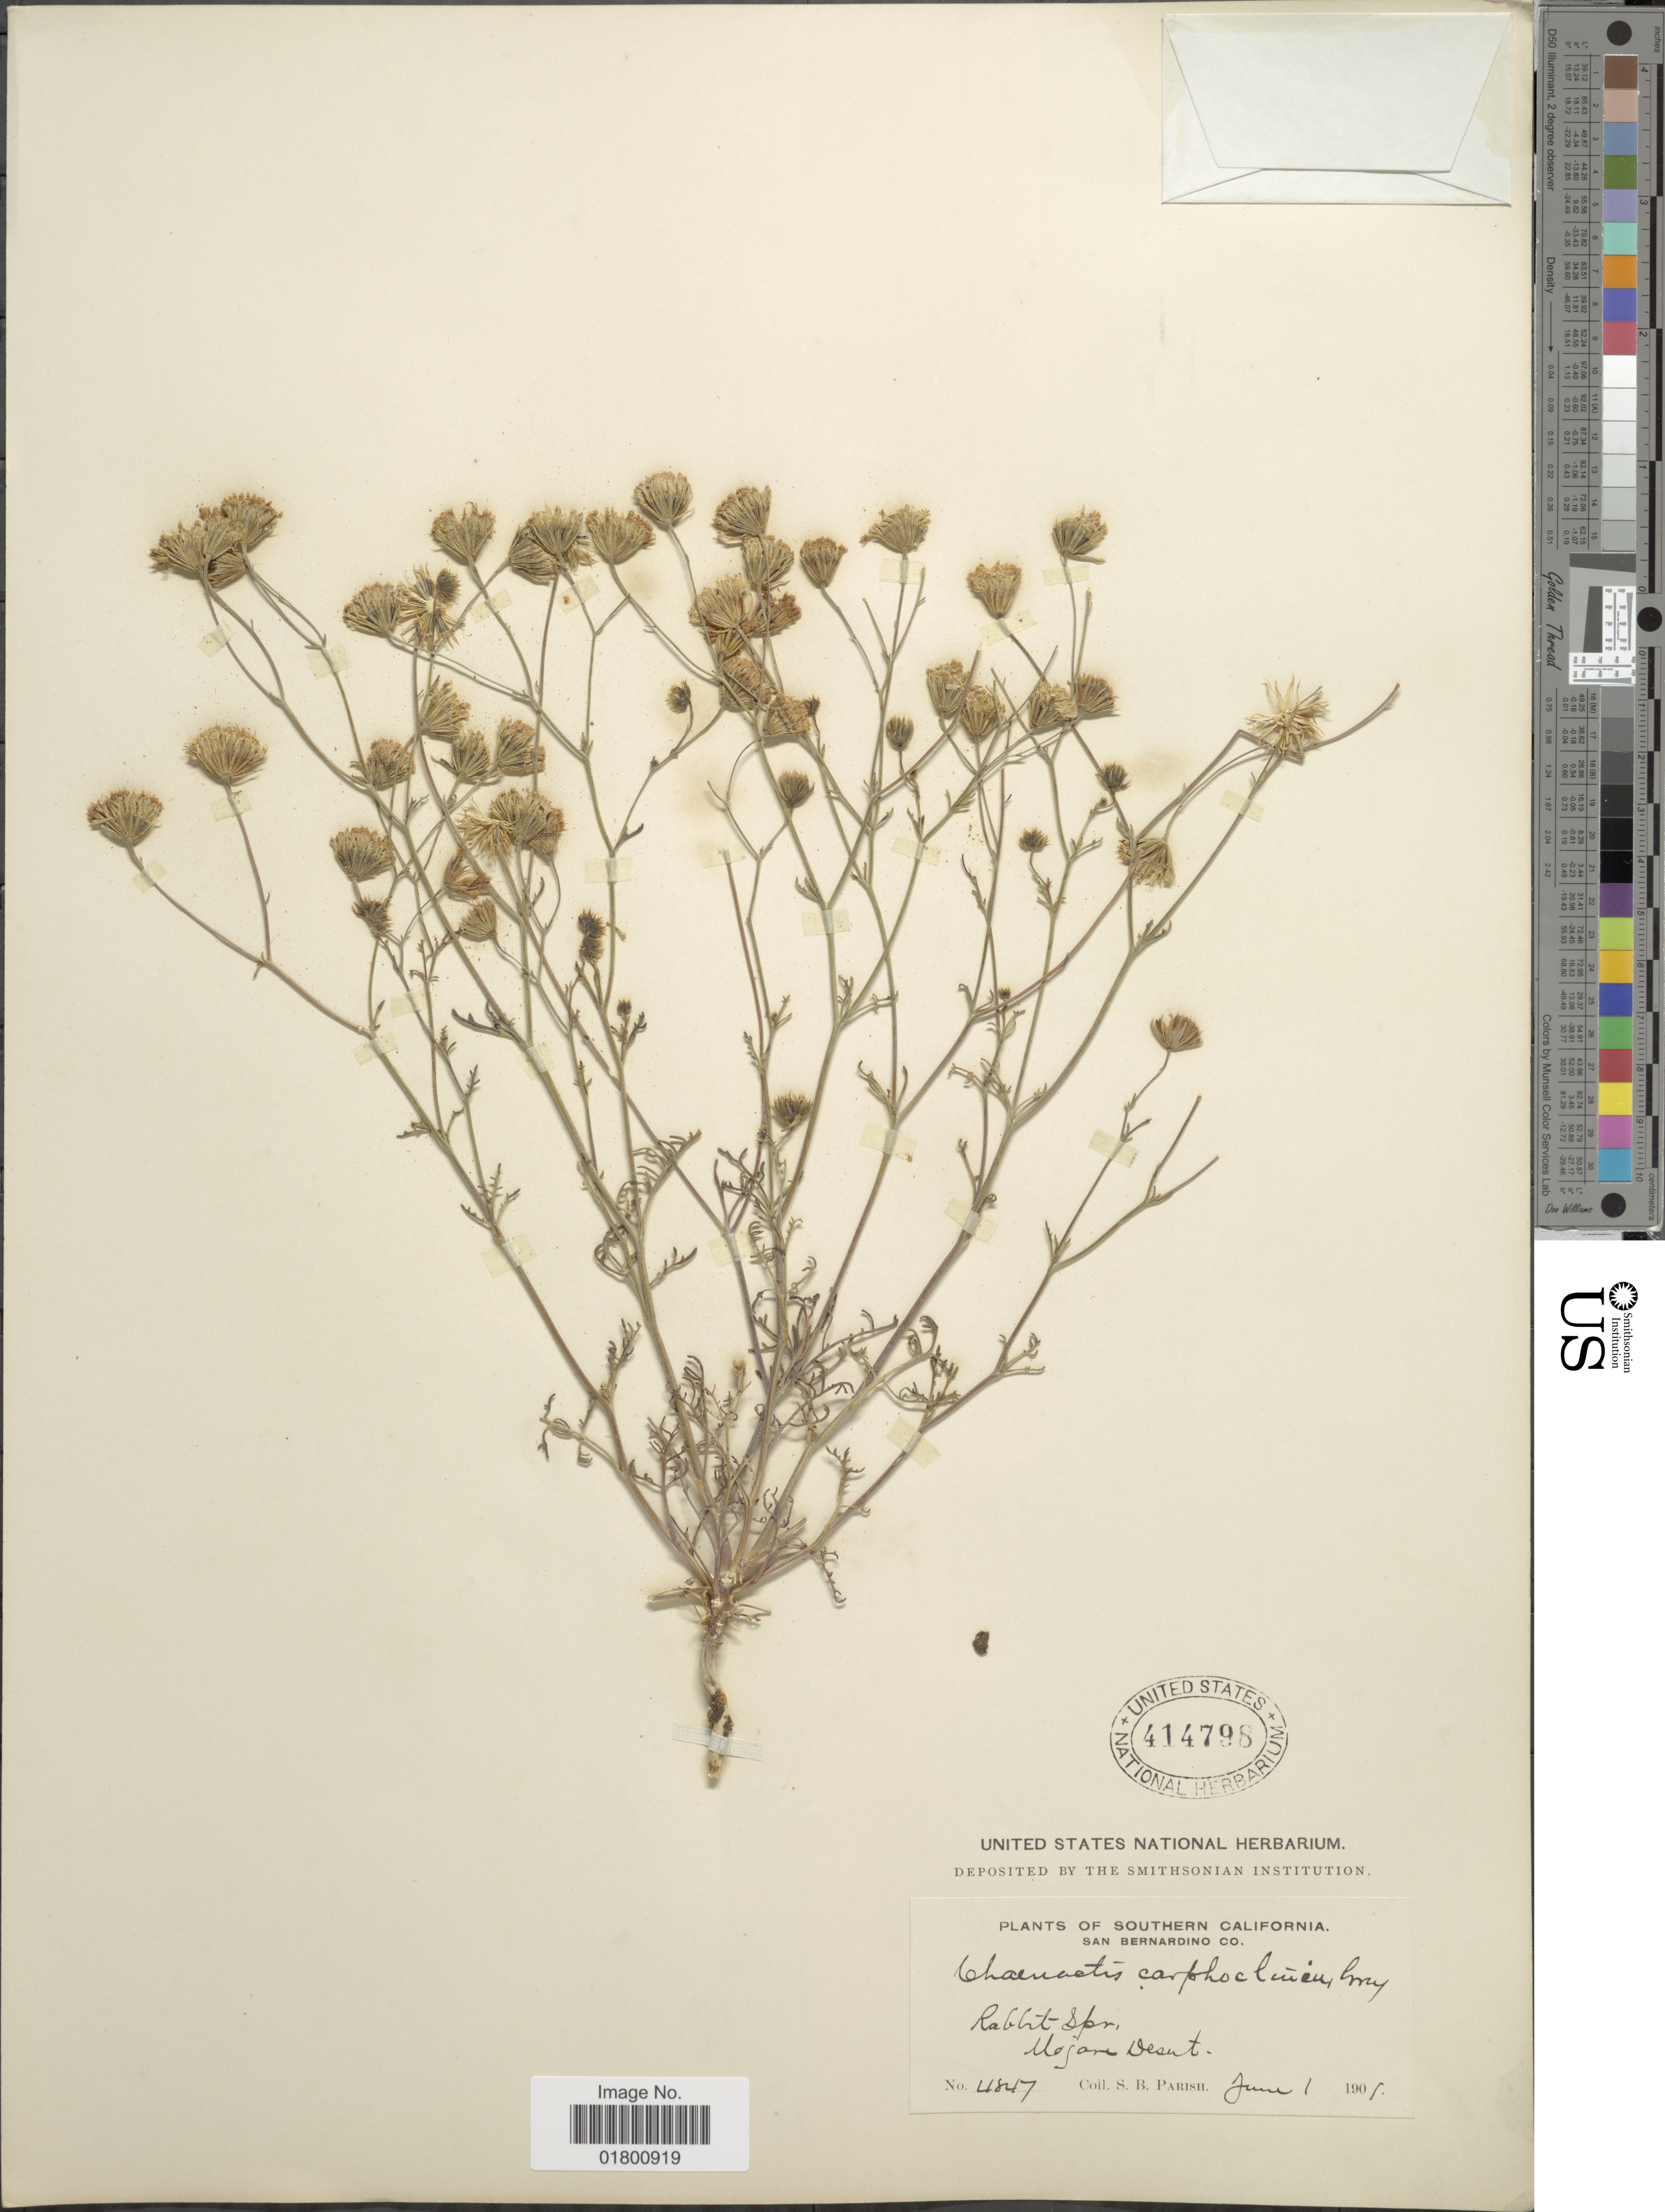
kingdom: Plantae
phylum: Tracheophyta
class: Magnoliopsida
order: Asterales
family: Asteraceae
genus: Chaenactis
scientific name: Chaenactis carphoclinia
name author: A. Gray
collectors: S. B. Parish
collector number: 4847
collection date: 1905-06-01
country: United States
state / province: California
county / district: San Bernardino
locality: Southern California, San Bernardino Co, Rabbit Spr., Mojare Desert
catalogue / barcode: US 414798